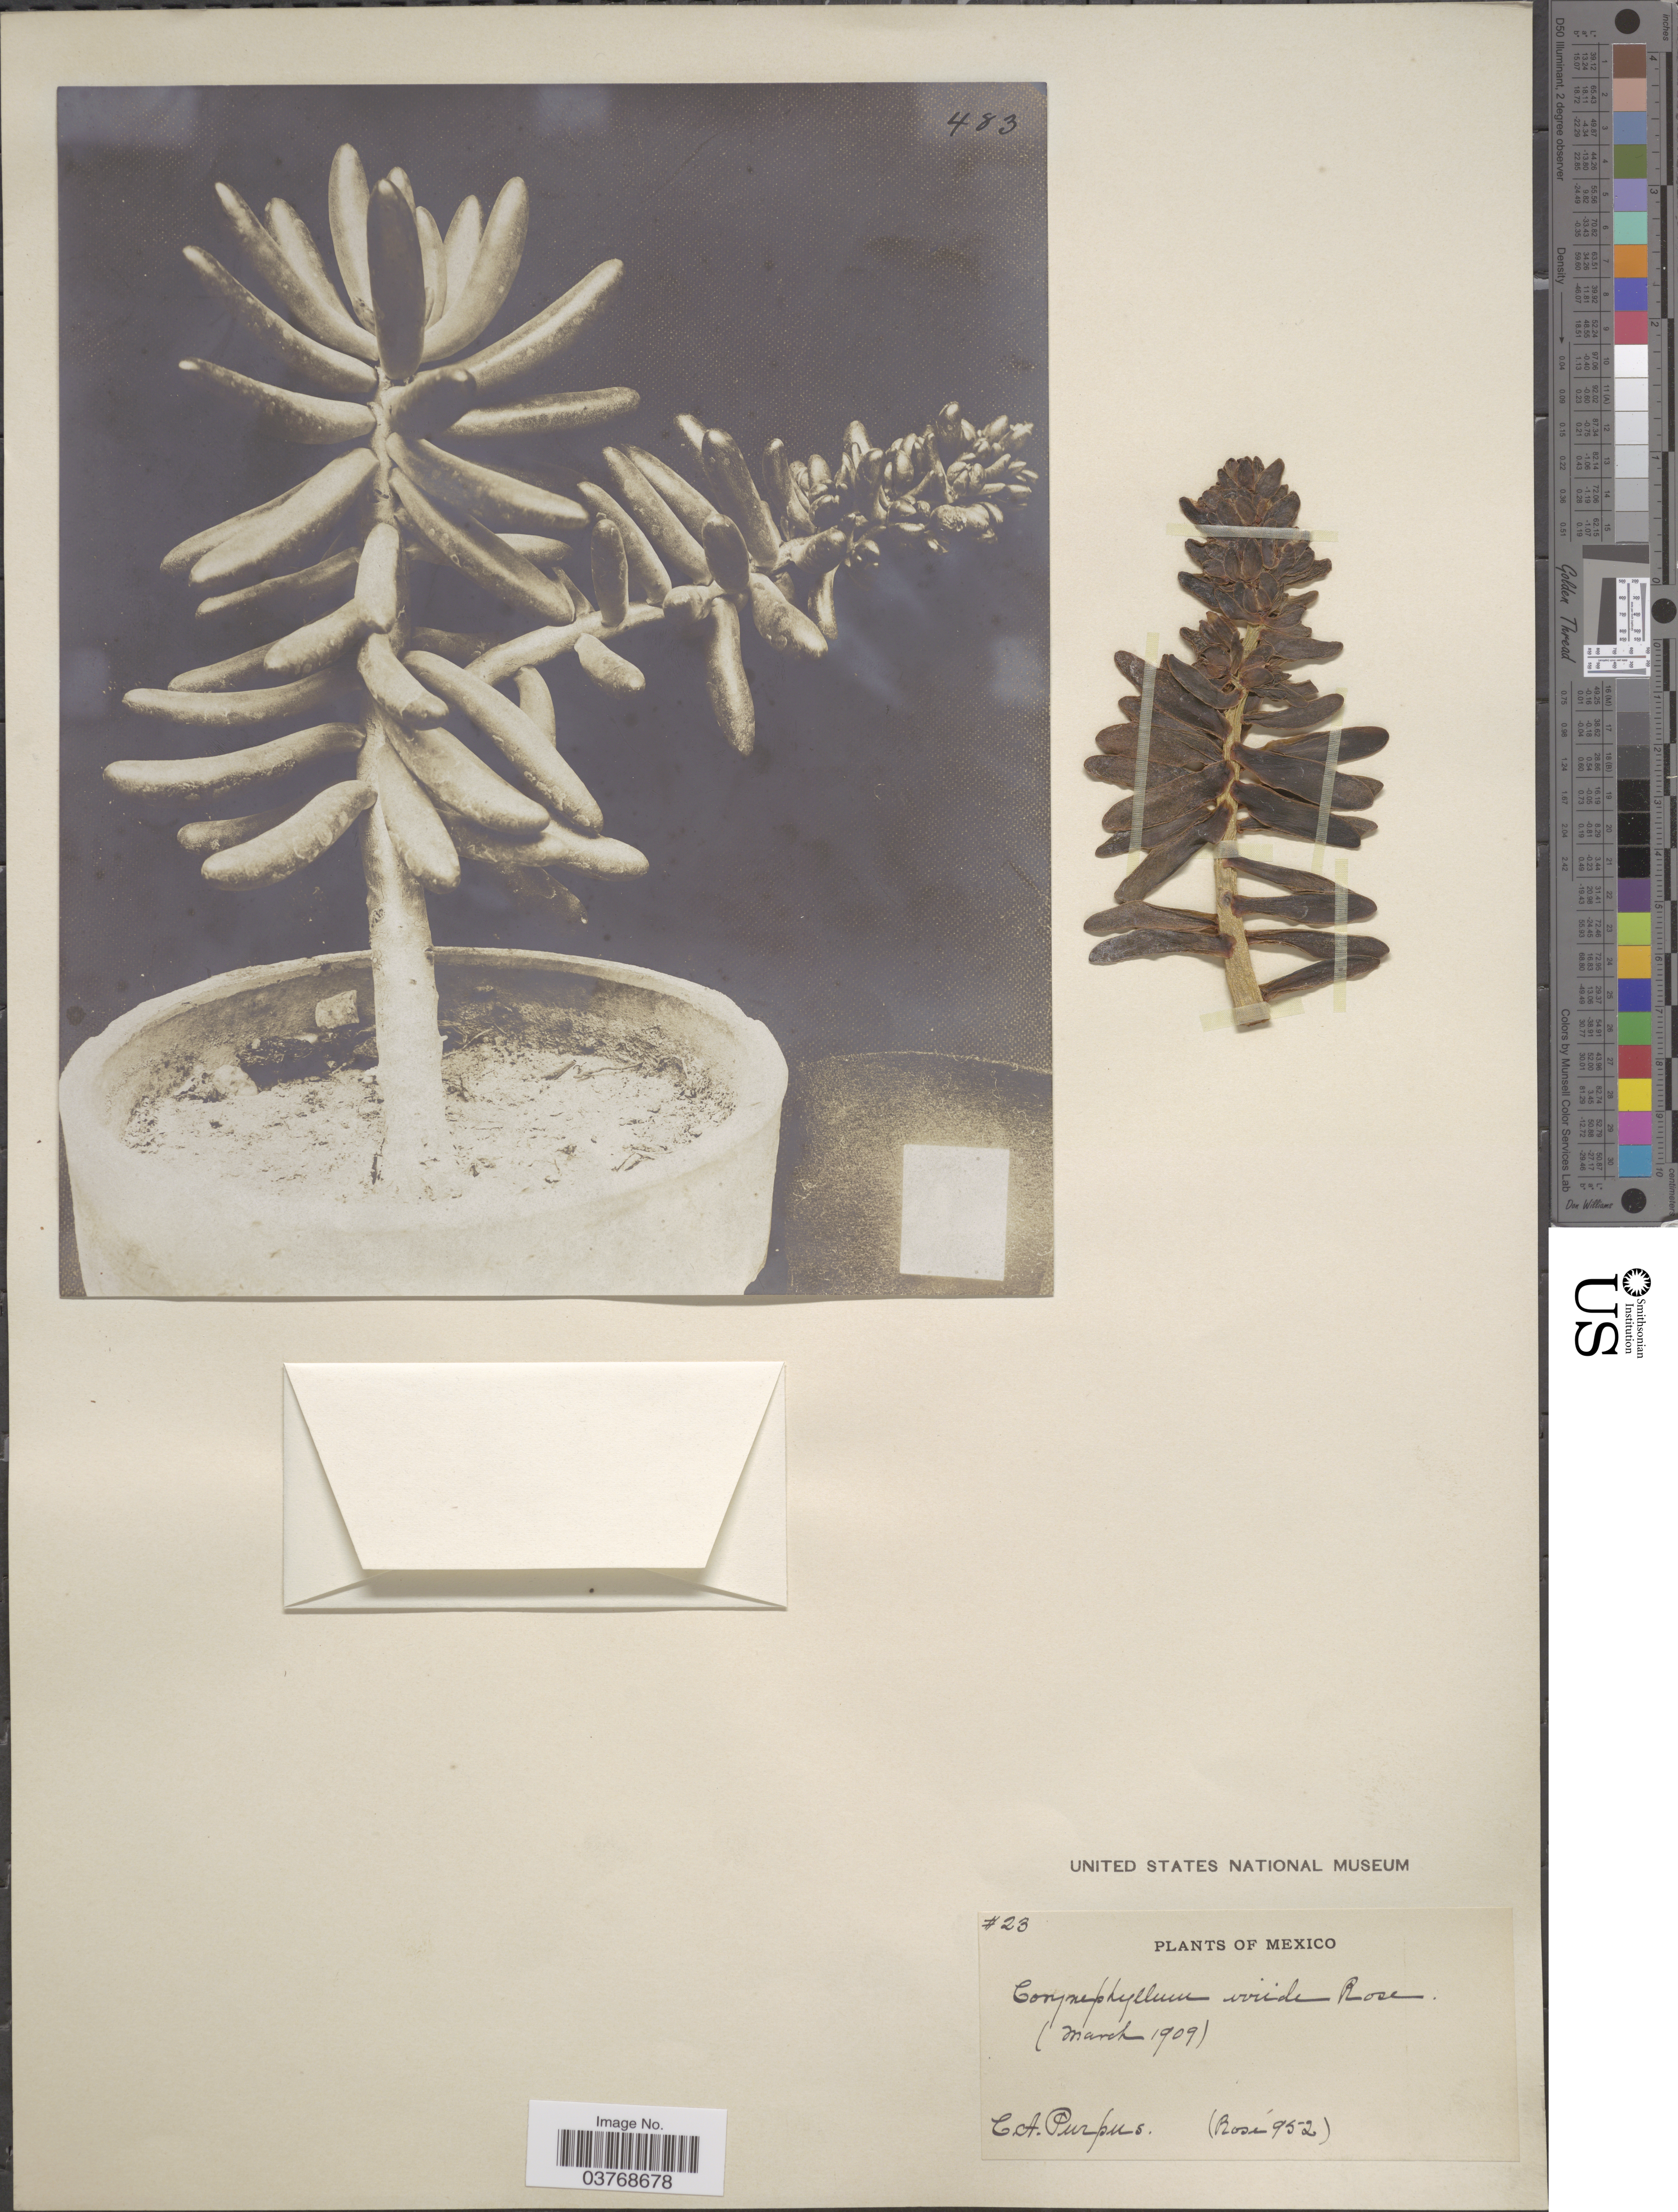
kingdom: Plantae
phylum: Tracheophyta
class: Magnoliopsida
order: Saxifragales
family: Crassulaceae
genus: Sedum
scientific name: Sedum corynephyllum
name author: Fröd.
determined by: Strong, Mark T., (BOT), Smithsonian Institution - National Museum of Natural History (UNITED STATES)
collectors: C. A. Purpus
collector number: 23?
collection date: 1909-03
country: Mexico